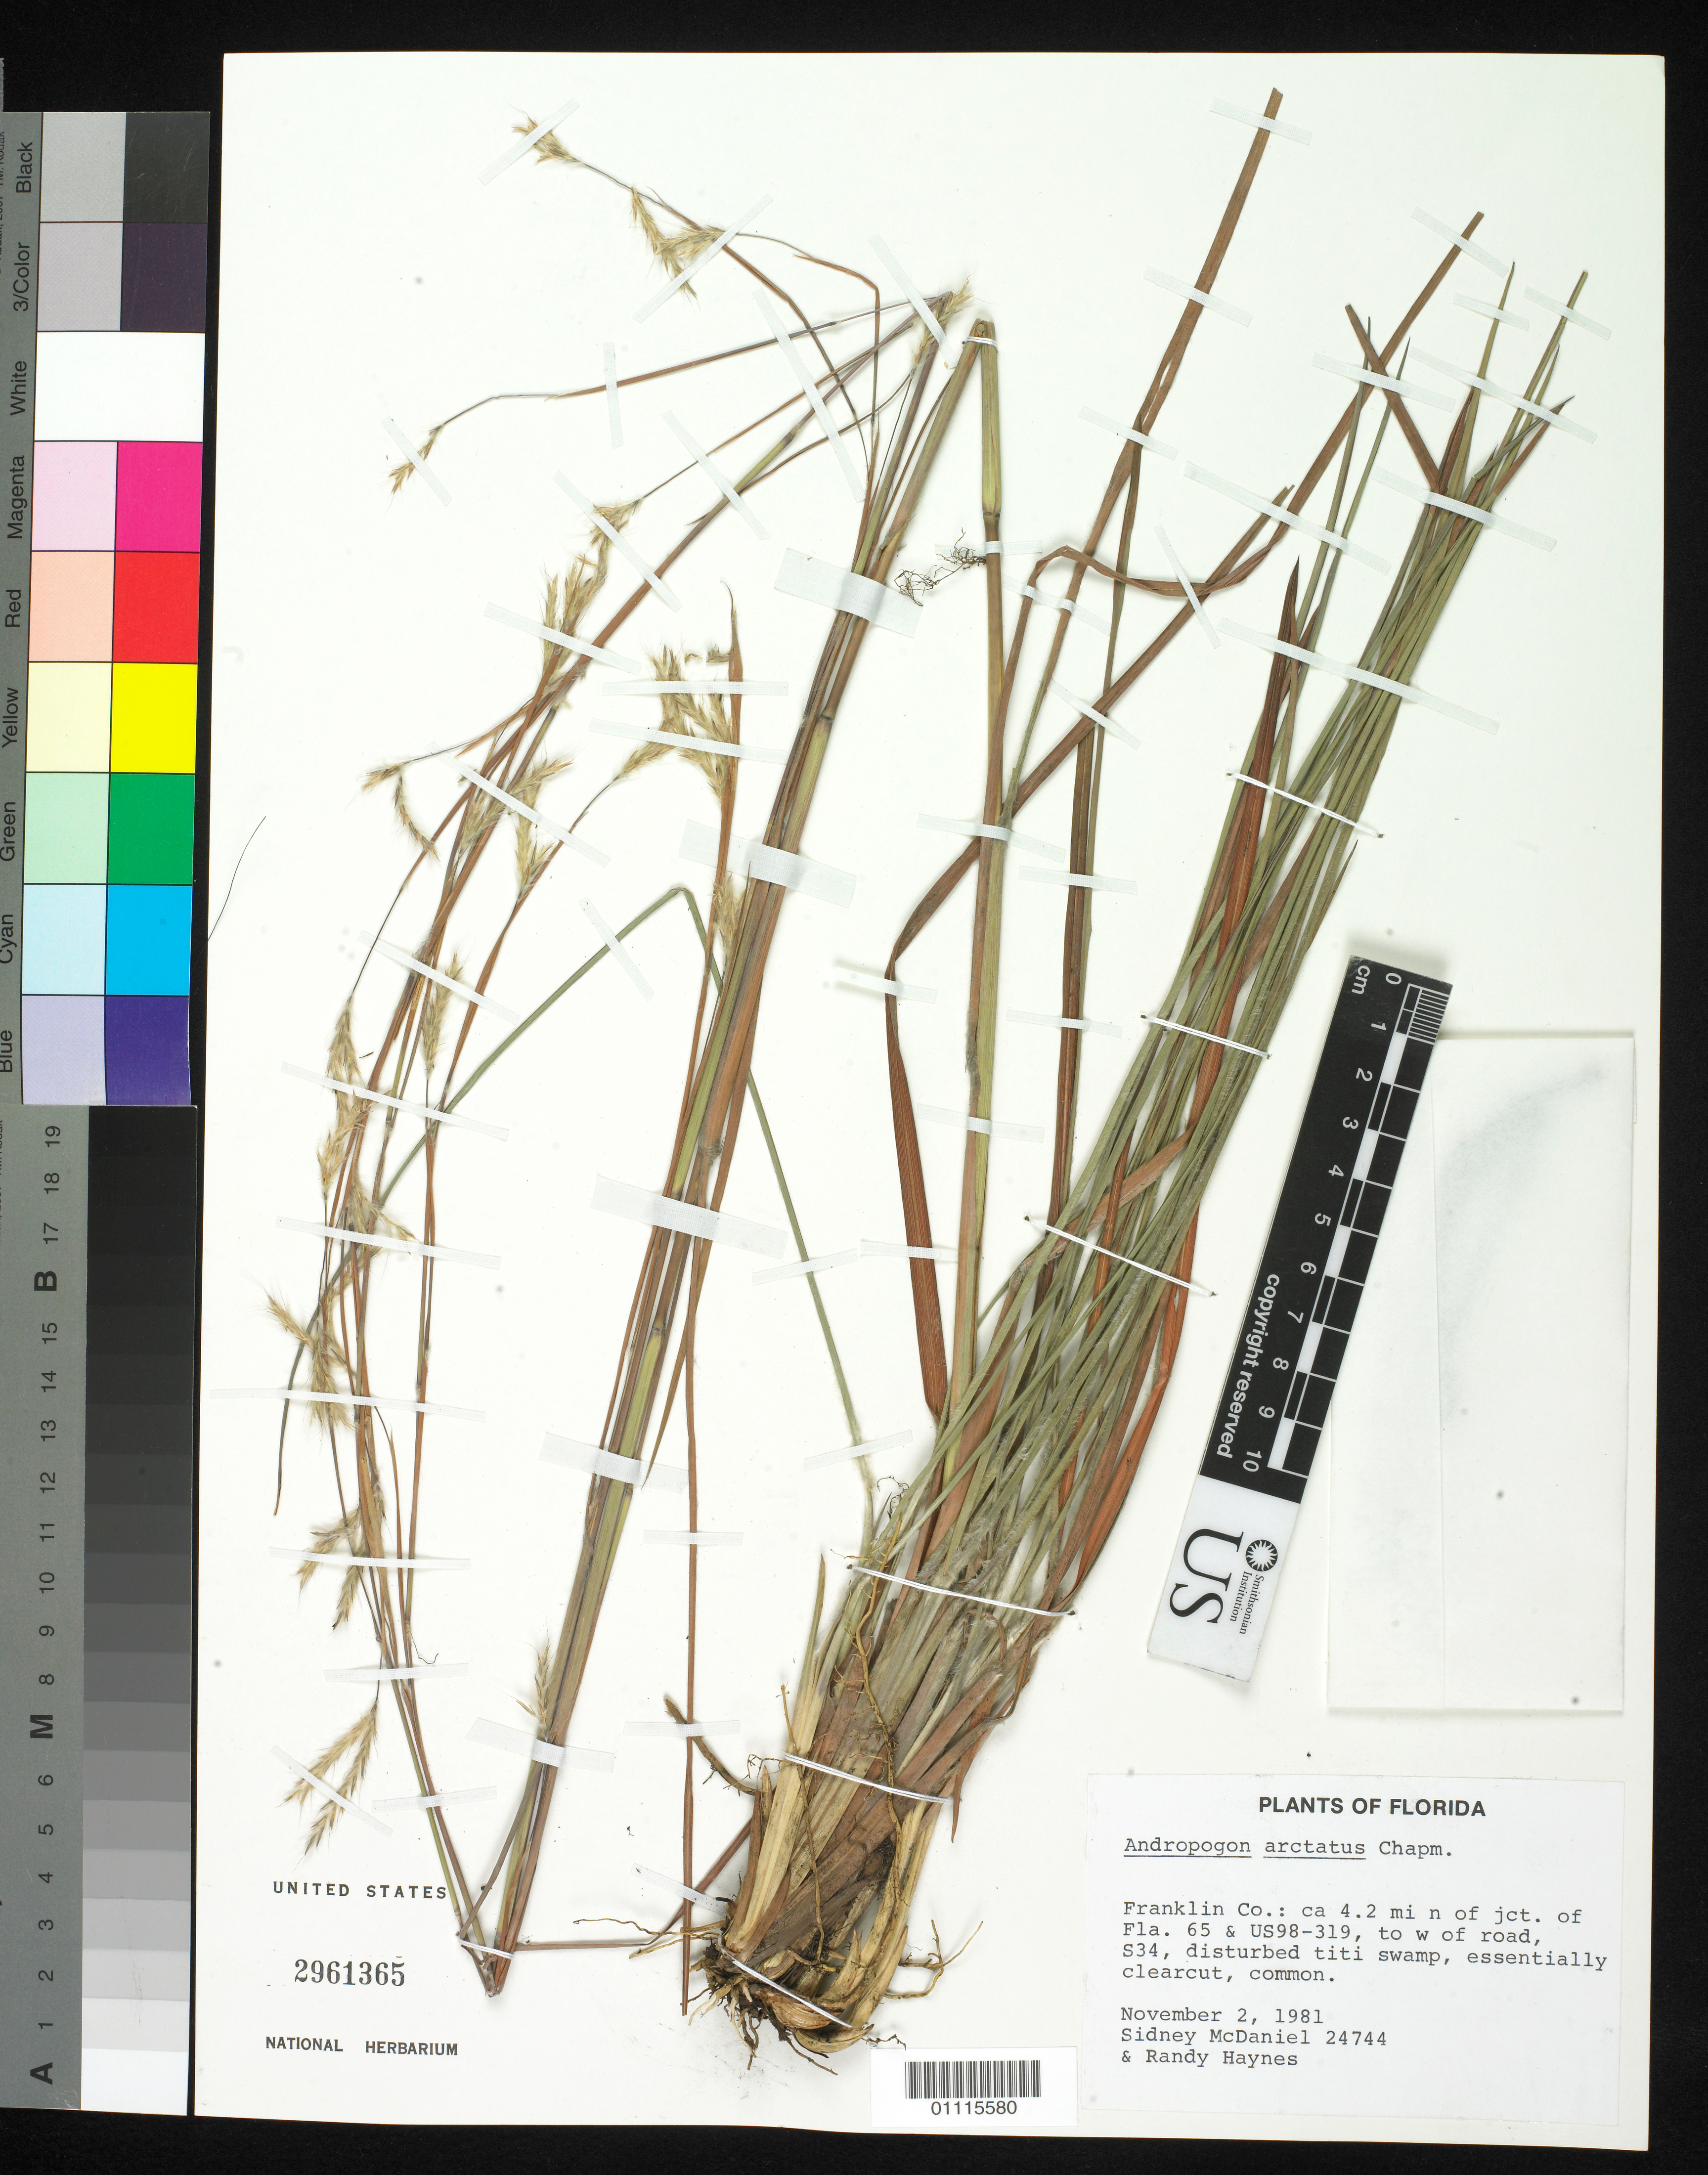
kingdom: Plantae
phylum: Tracheophyta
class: Liliopsida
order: Poales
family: Poaceae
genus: Andropogon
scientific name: Andropogon arctatus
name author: Chapm.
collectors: S. McDaniel & R. Haynes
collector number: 24744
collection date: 1981-11-02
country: United States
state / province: Florida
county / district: Franklin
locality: ca 4.2 mi. N of jct. of Fla. 65 & US98-319, to W of road, S 34.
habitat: disturbed titi swamp.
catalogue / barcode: US 2961365